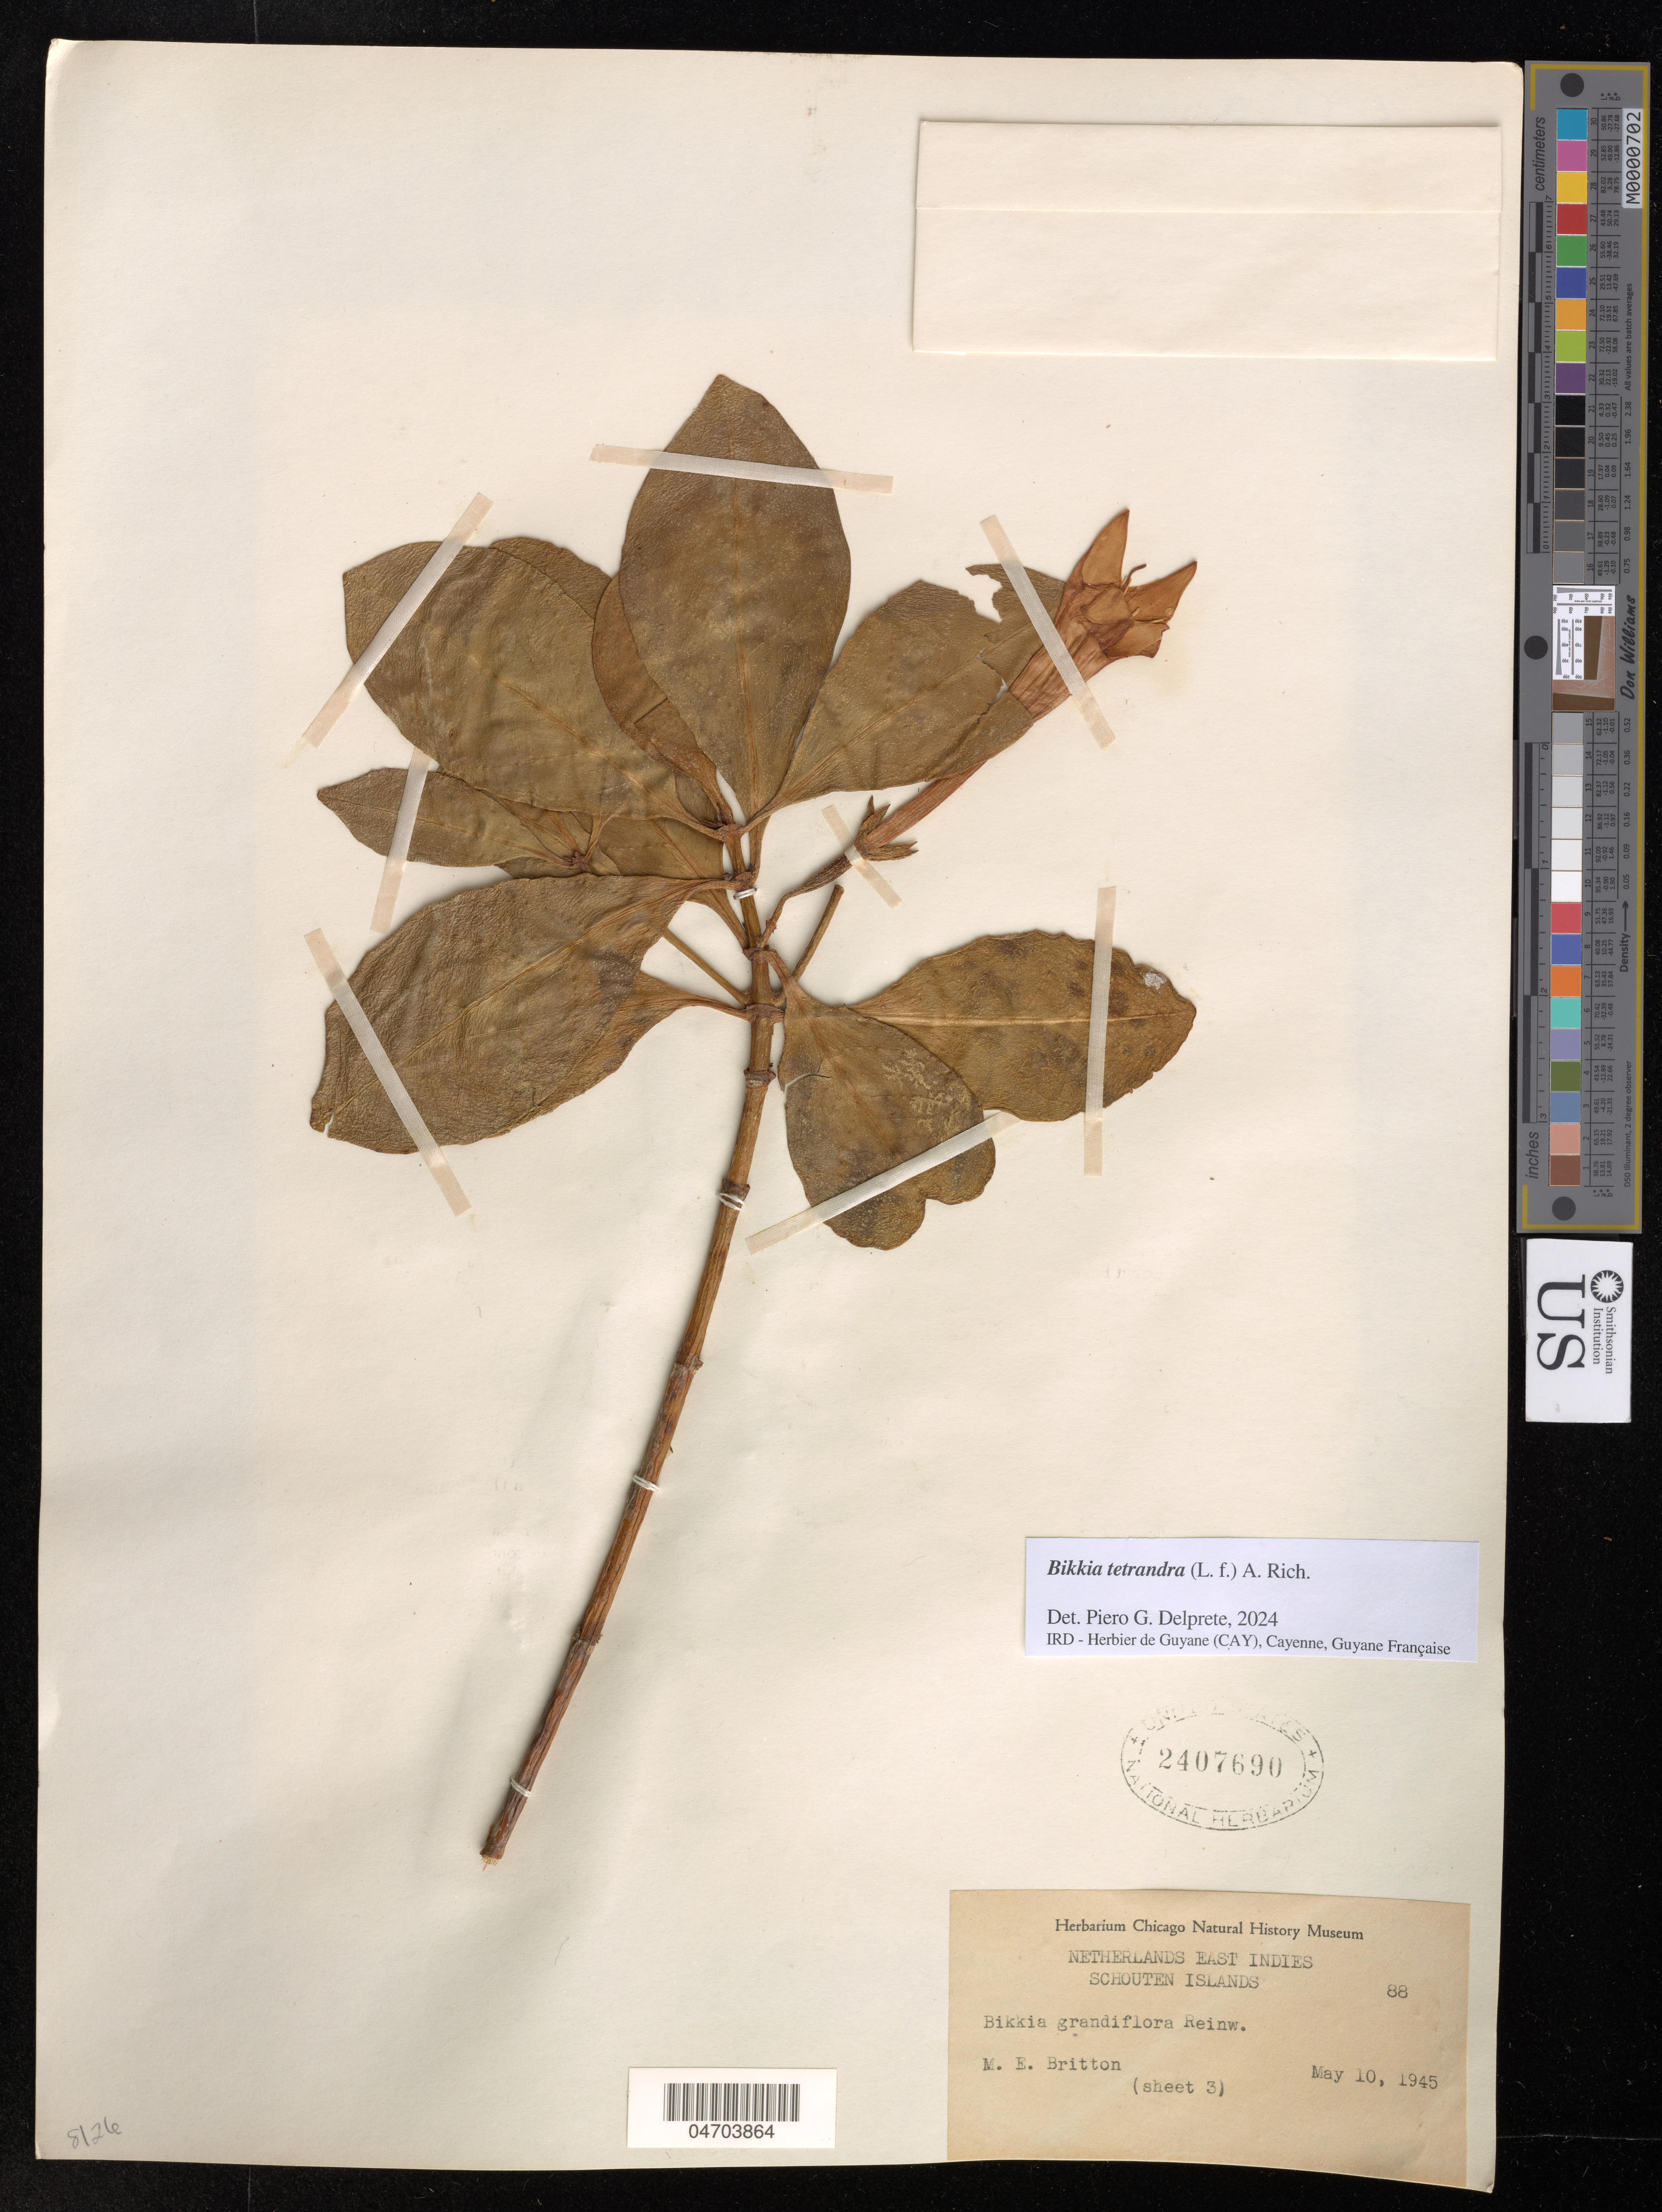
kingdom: Plantae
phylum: Tracheophyta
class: Magnoliopsida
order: Gentianales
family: Rubiaceae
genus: Bikkia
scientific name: Bikkia tetrandra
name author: (L. f.) A. Rich.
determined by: Delprete, P. G., Herb. de Guyane Cay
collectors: M. Britton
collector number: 88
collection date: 1945-05-10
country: Indonesia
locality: Netherlands East Indies. Schouten Islands.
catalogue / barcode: US 2407690